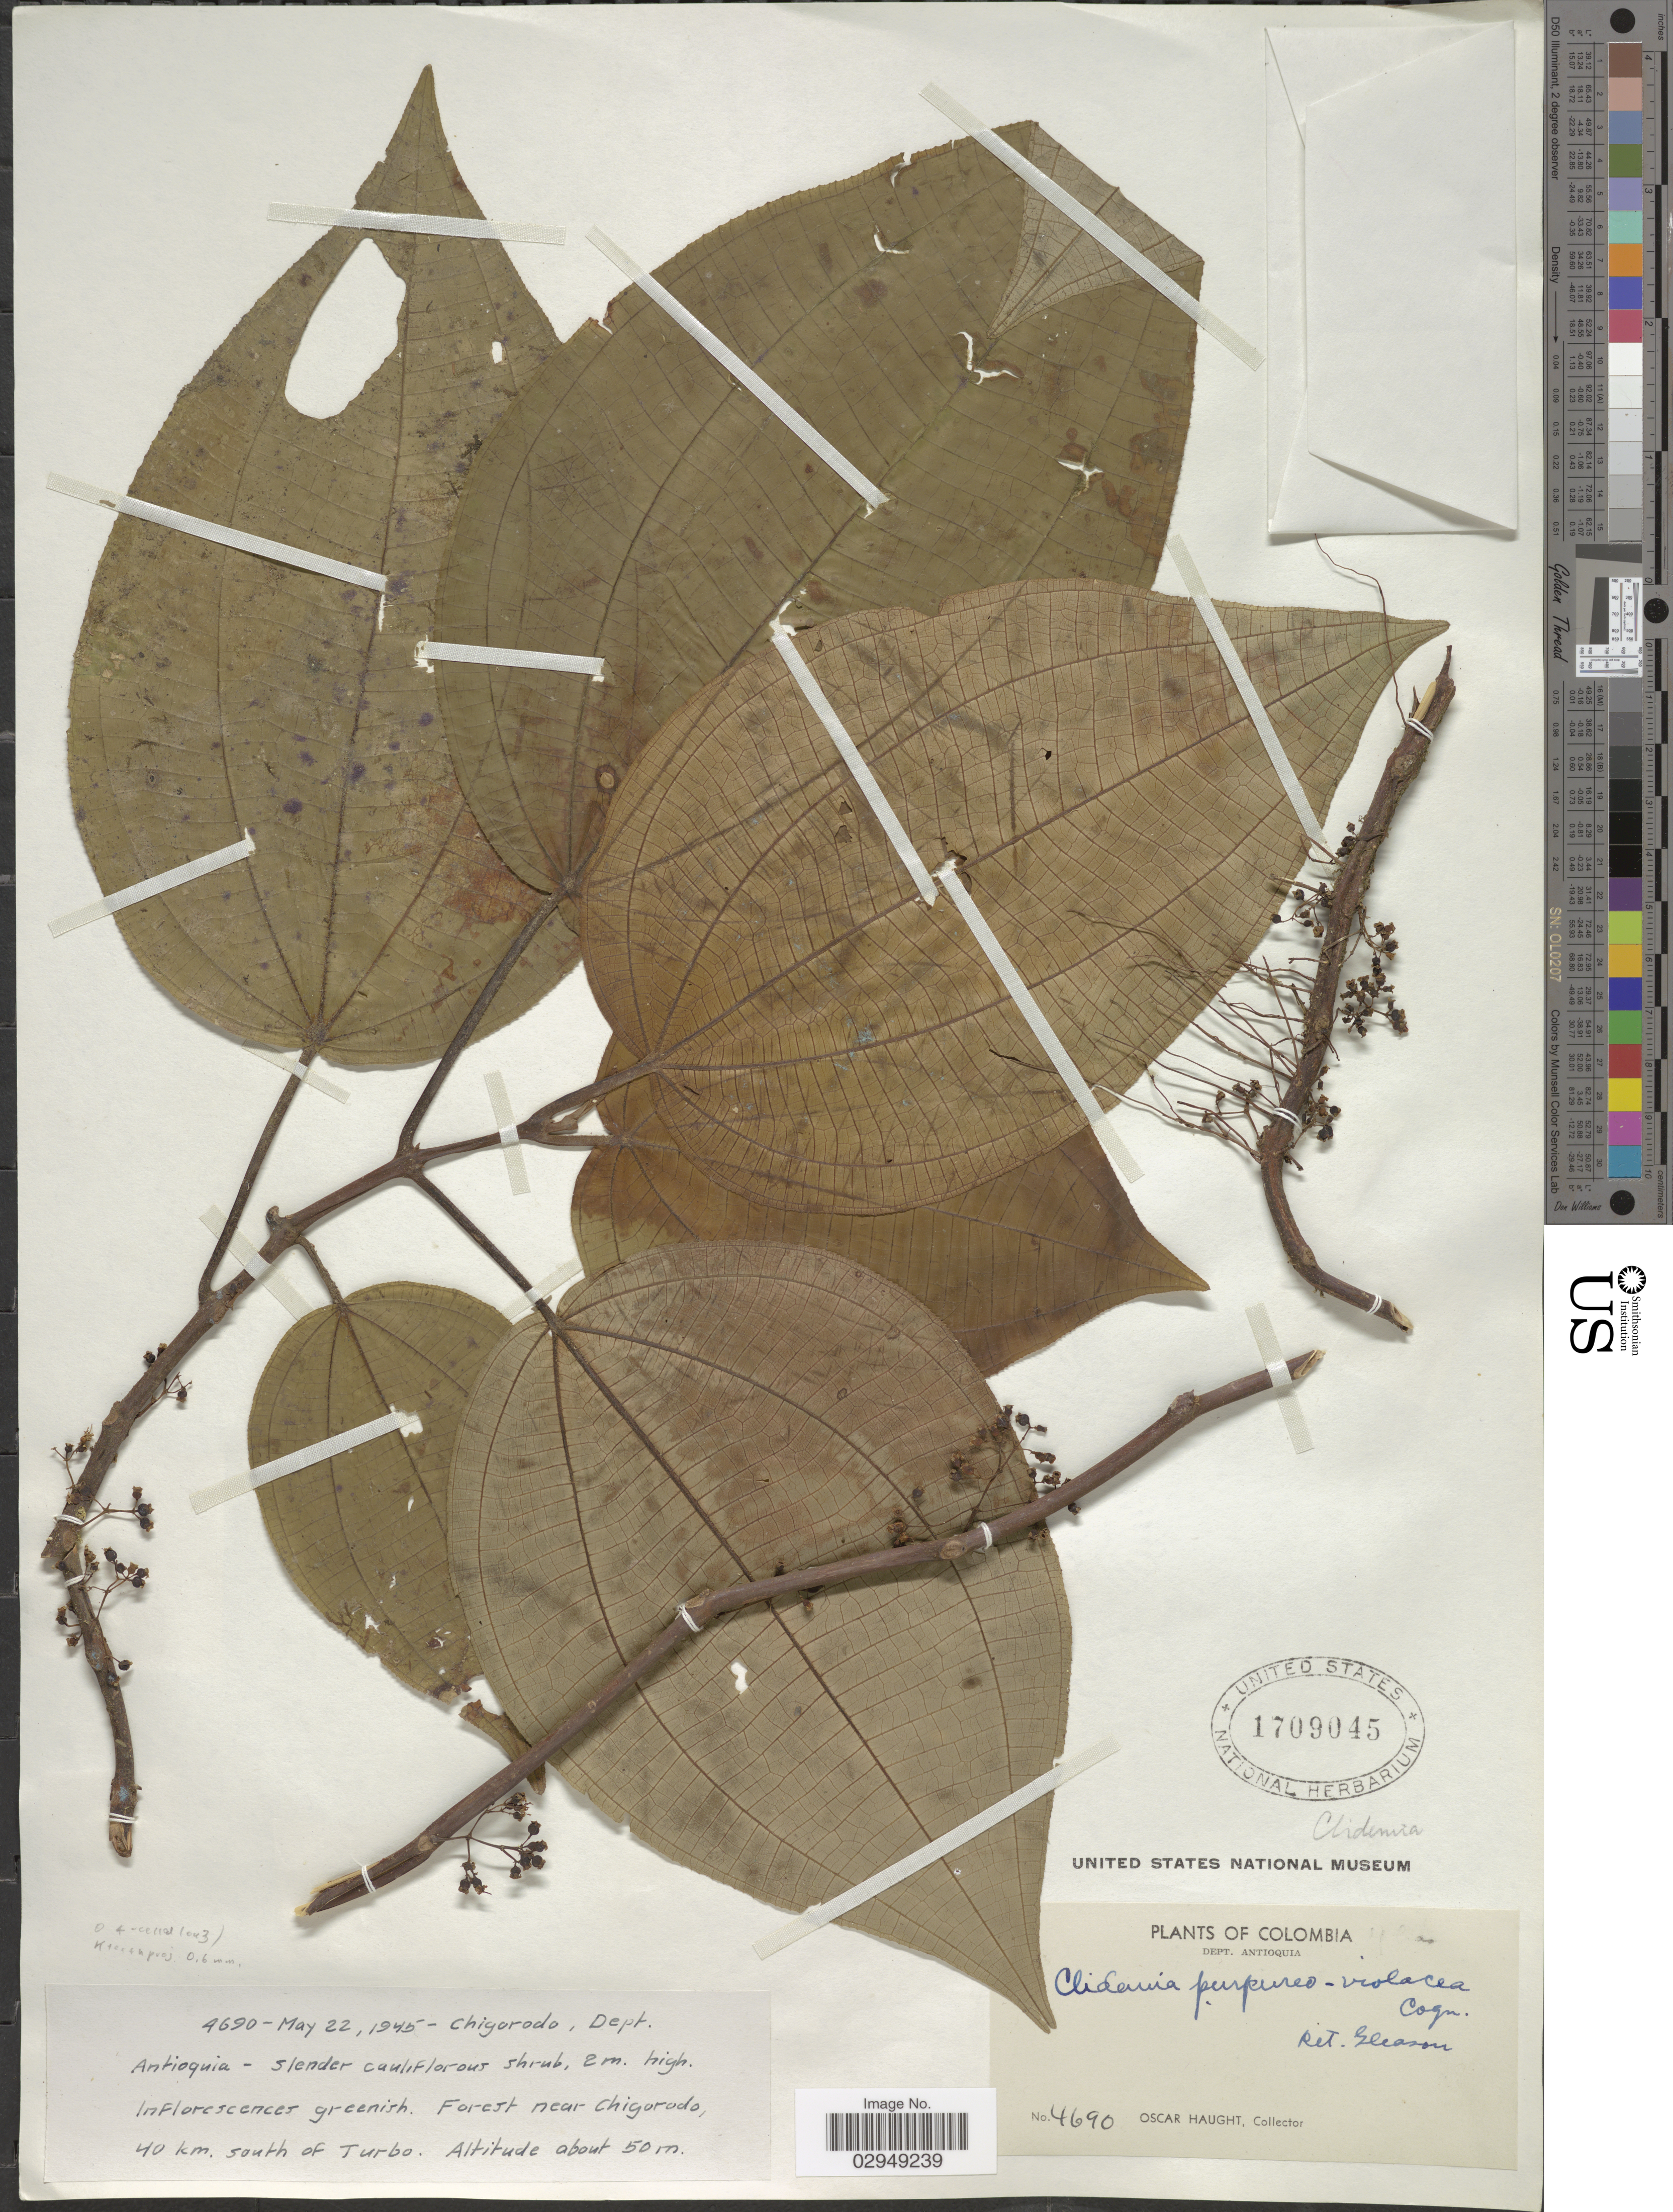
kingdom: Plantae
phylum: Tracheophyta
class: Magnoliopsida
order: Myrtales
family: Melastomataceae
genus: Clidemia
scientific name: Clidemia discolor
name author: (Triana) Cogn.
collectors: O. Haught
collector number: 4690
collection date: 1945-05-22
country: Colombia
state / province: Antioquia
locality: Chigorado, Dept. Antioquia, Forest near Chigorodo, 40 Km. south of Turbo.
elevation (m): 50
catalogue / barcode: US 1709045